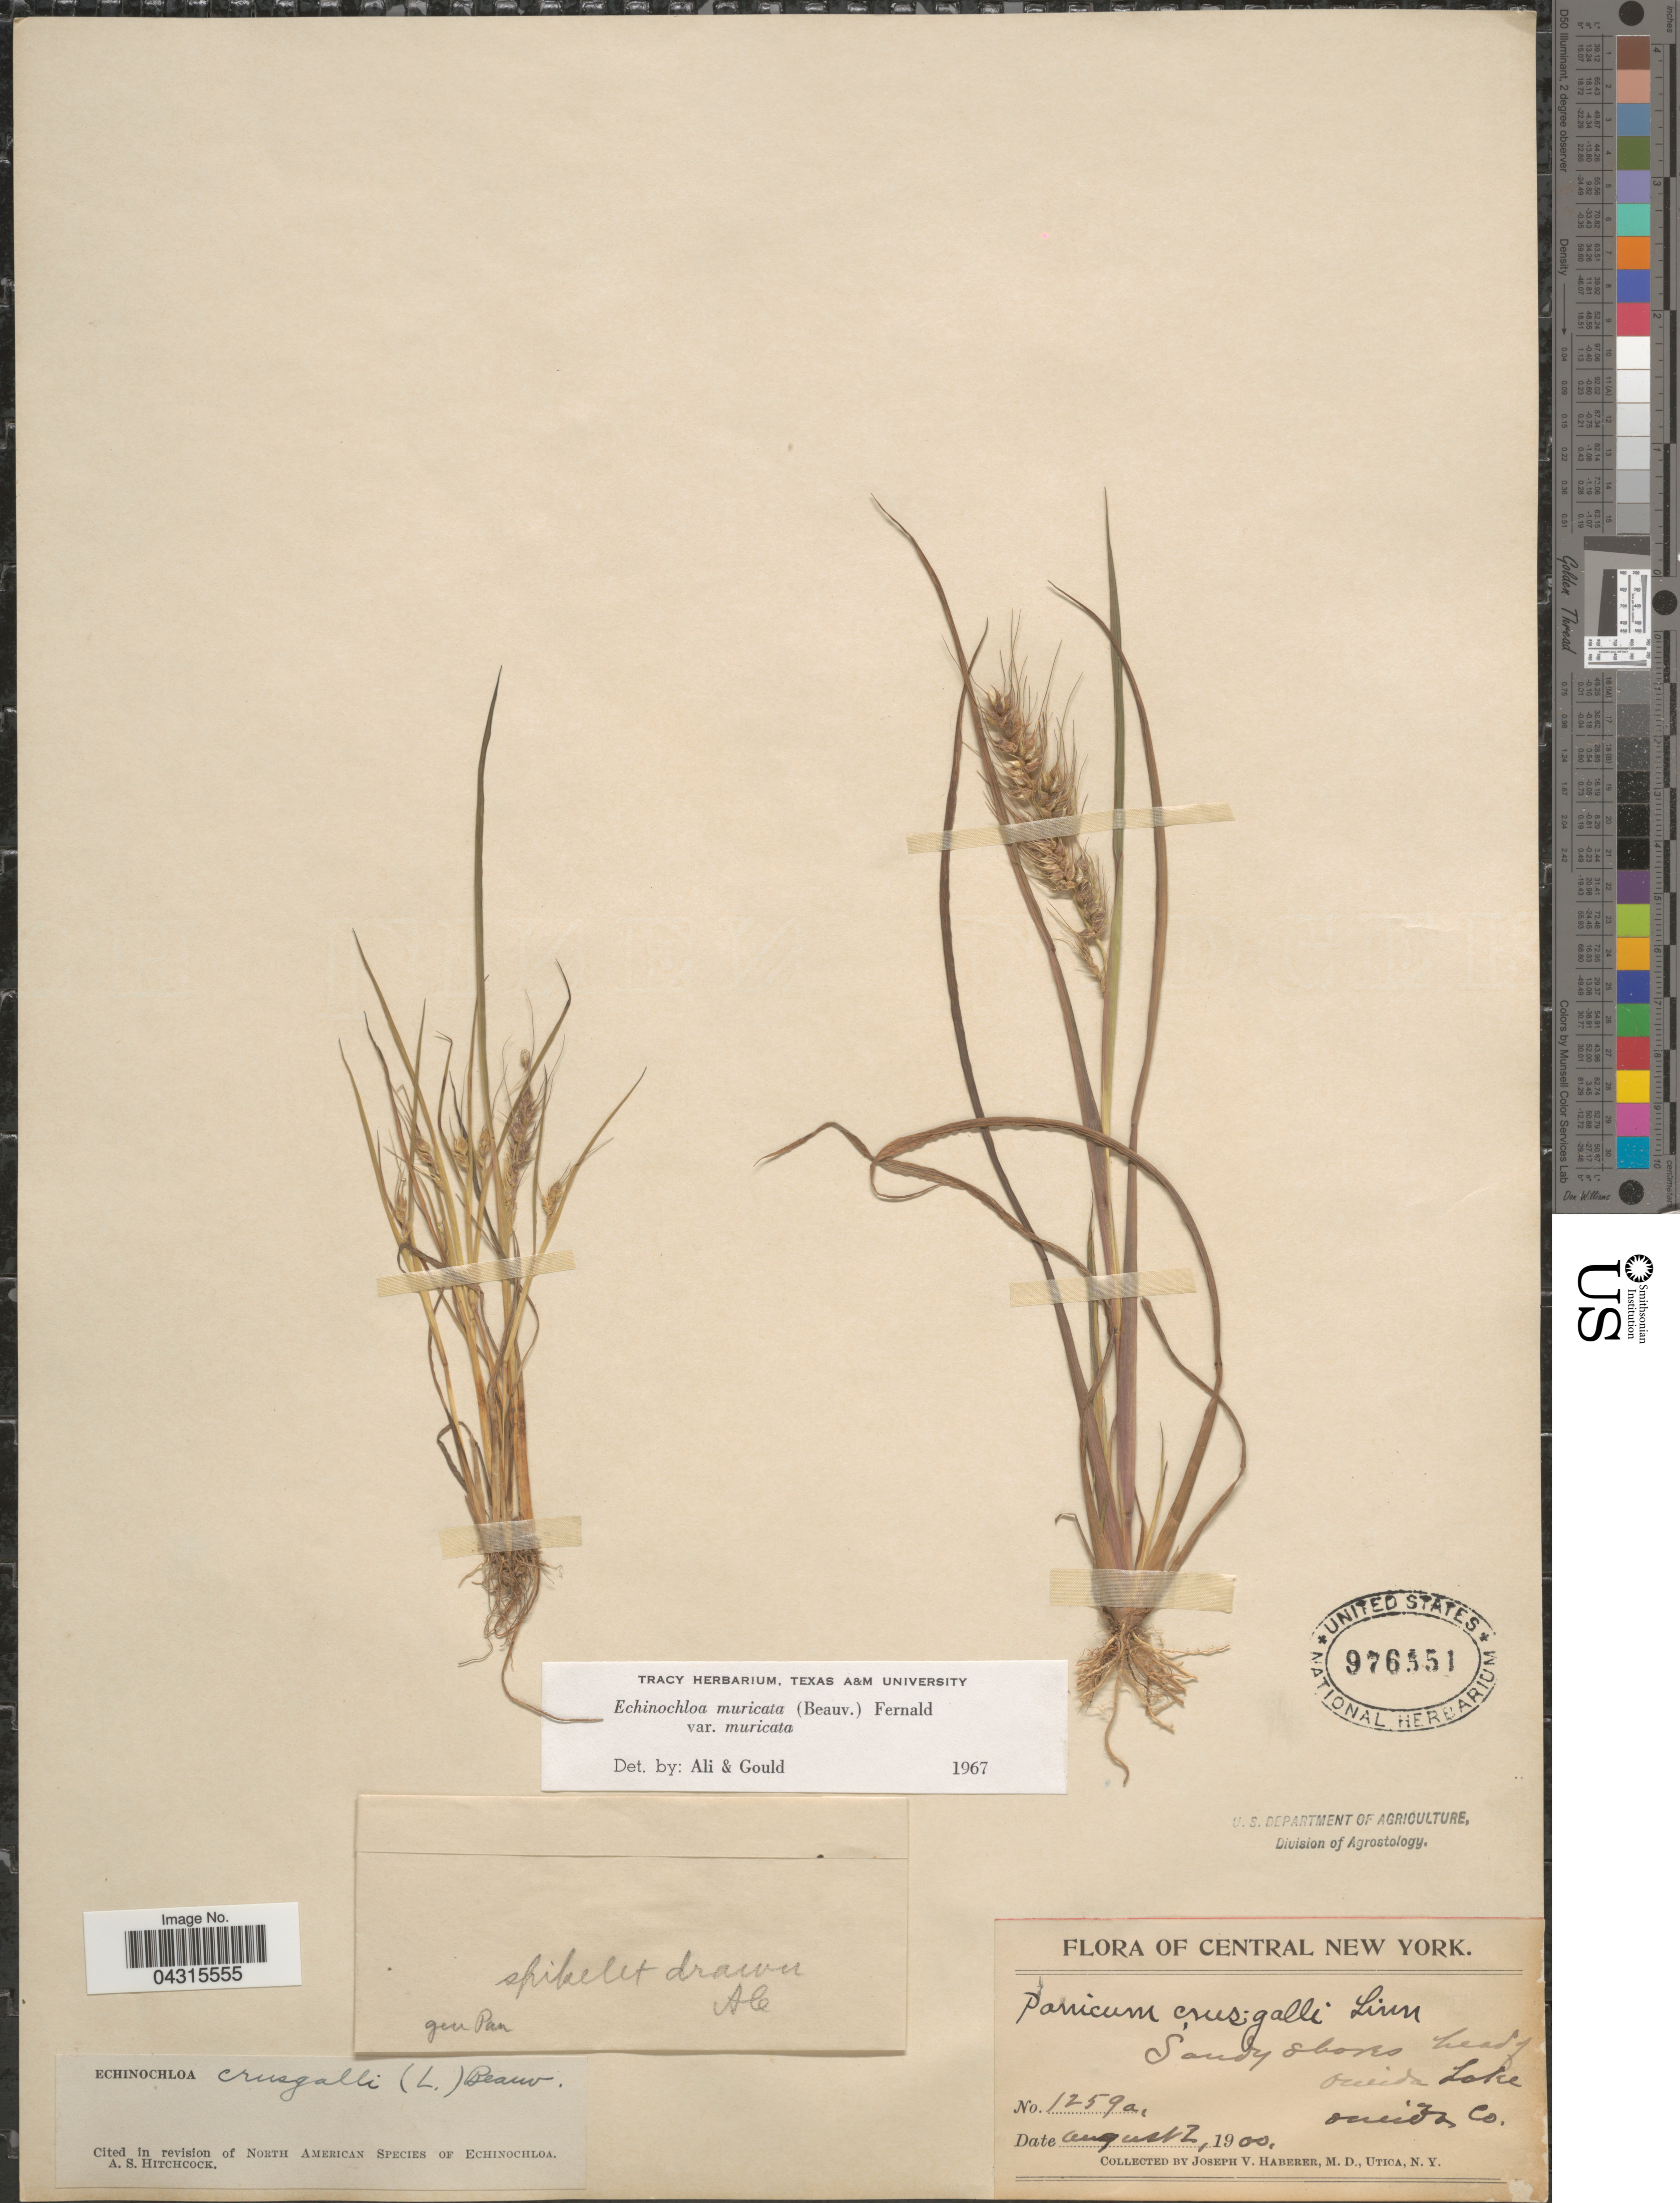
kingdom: Plantae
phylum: Tracheophyta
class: Liliopsida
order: Poales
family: Poaceae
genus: Echinochloa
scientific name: Echinochloa muricata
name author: (P. Beauv.) Fernald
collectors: J. V. Haberer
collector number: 1259a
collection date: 1900-08-02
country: United States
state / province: New York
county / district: Oneida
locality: Central New York. Sandy shores head of Oneida Lake. Oneida Co.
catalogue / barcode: US 976551